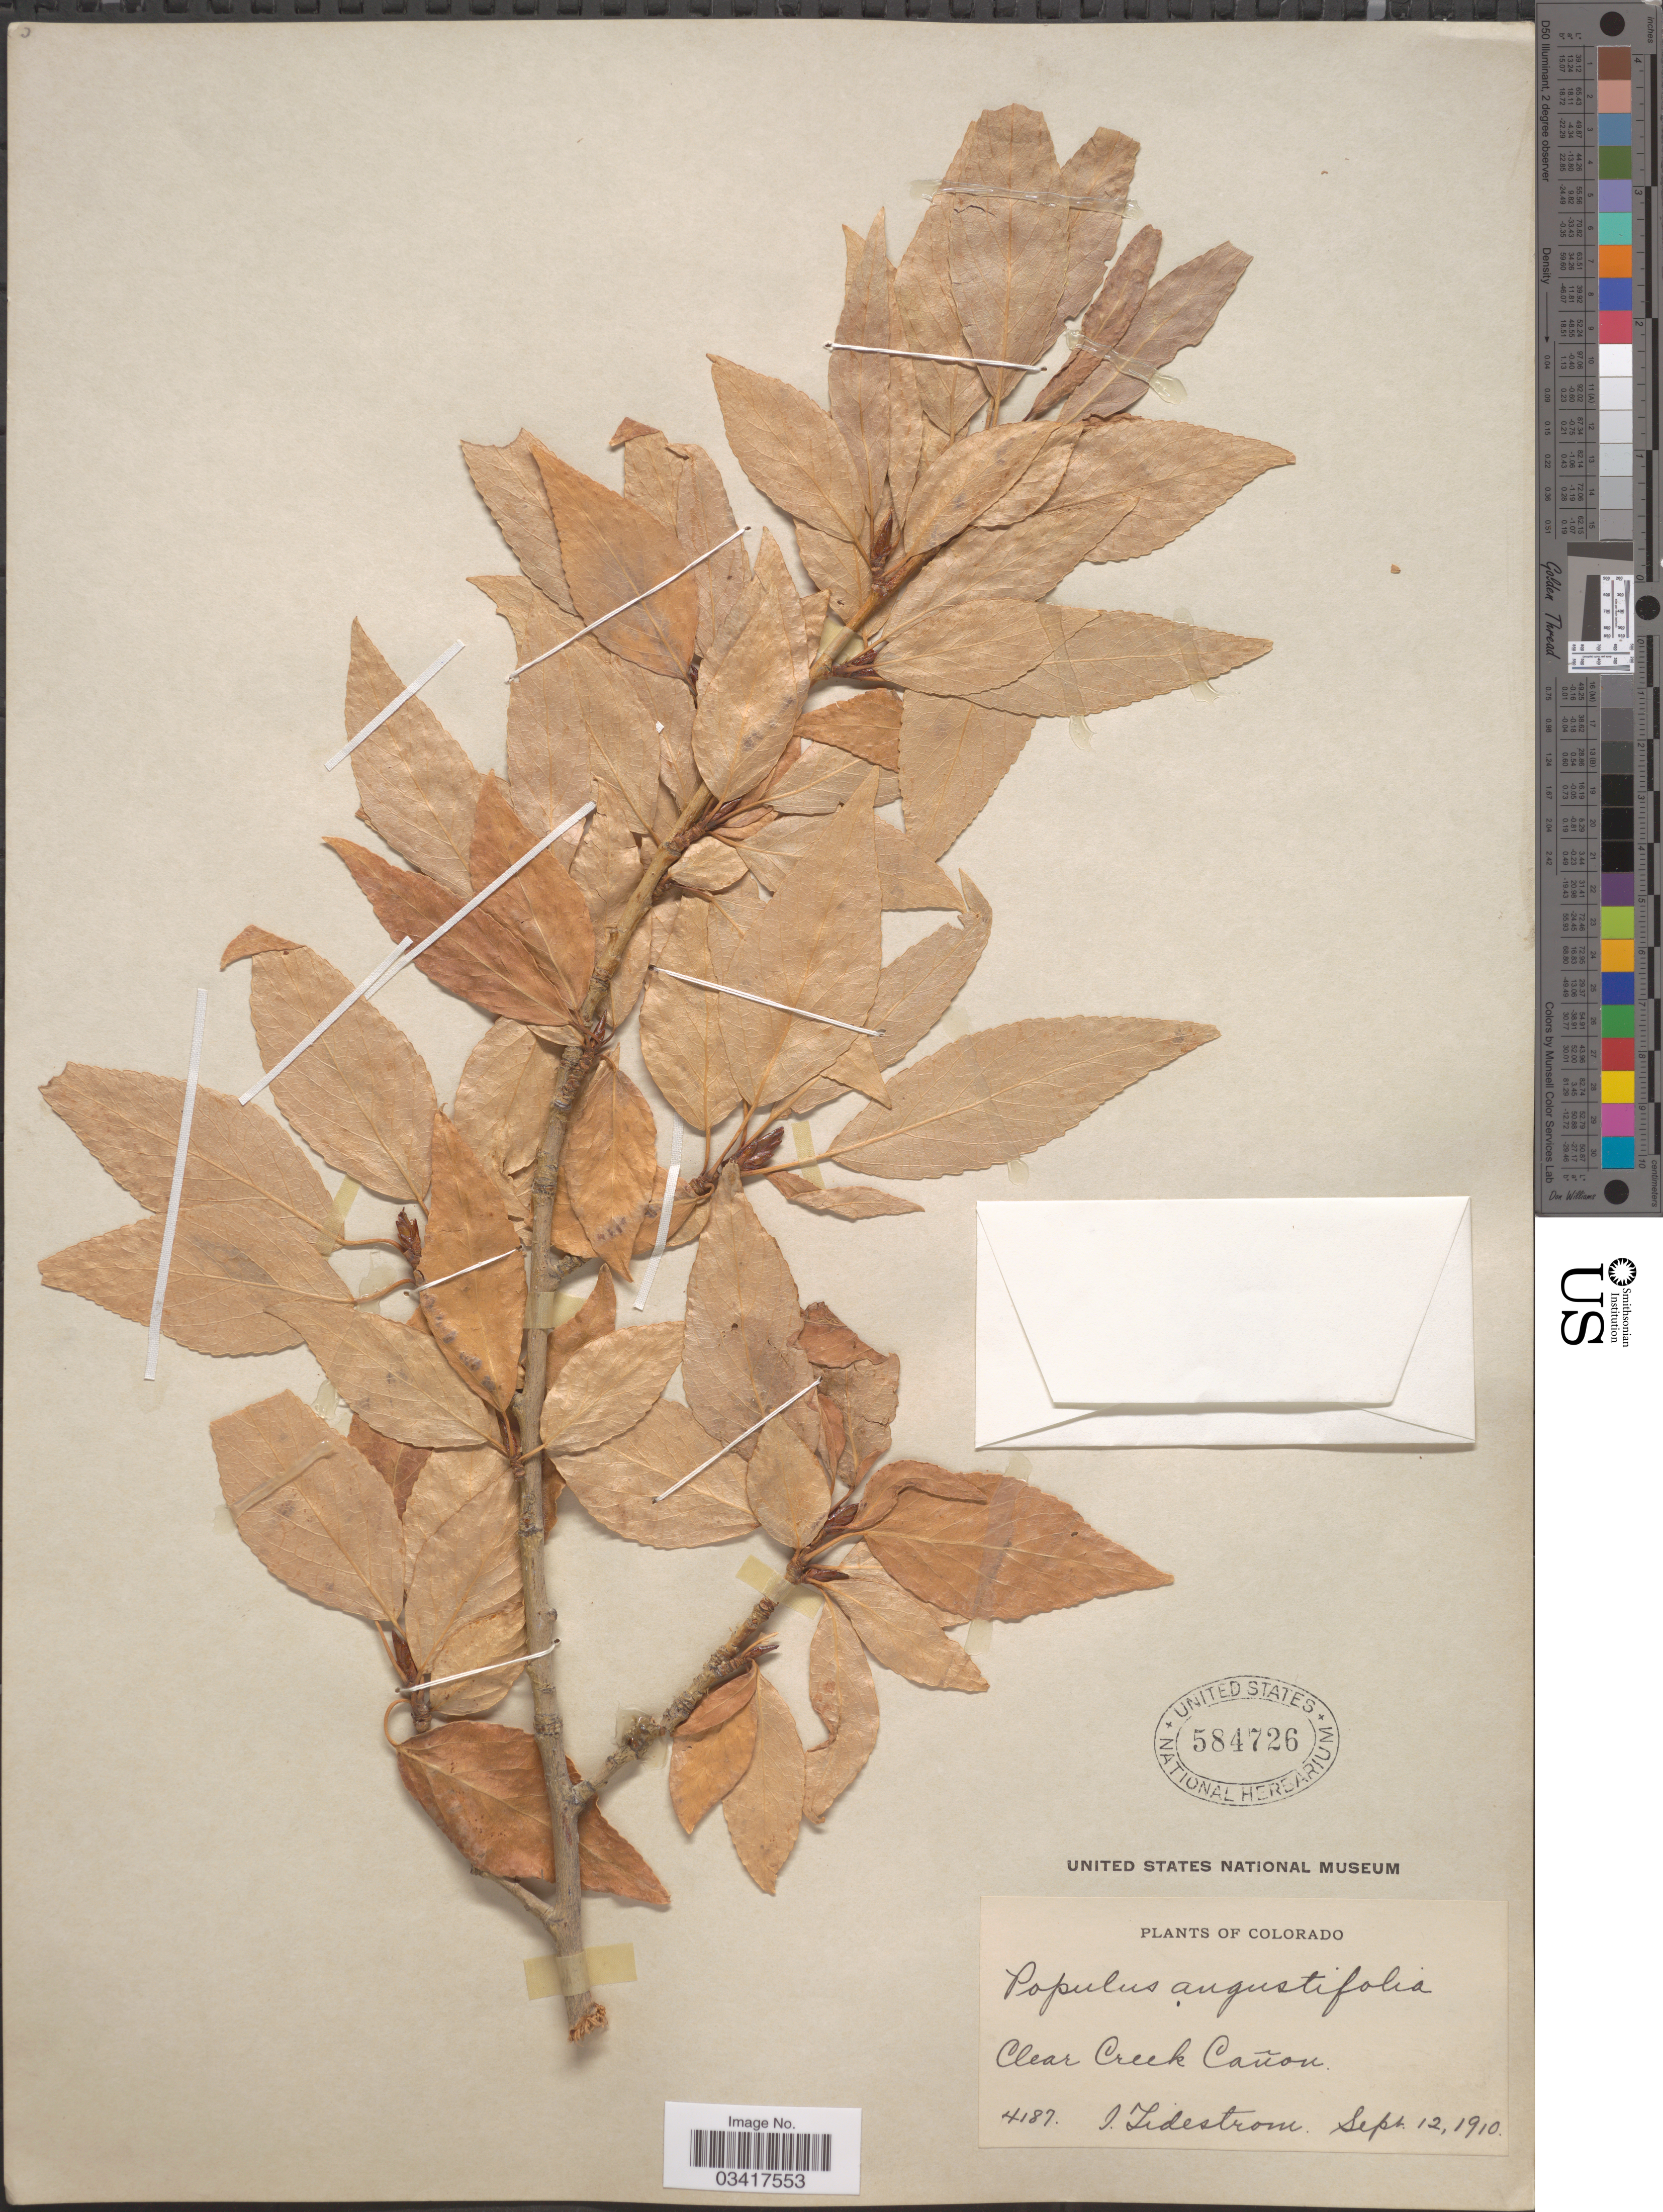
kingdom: Plantae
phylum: Tracheophyta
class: Magnoliopsida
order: Malpighiales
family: Salicaceae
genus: Populus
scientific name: Populus angustifolia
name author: E. James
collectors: I. F. Tidestrom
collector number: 4187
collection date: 1910-09-12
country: United States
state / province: Colorado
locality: Clear Creek Cañon.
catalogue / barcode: US 584726